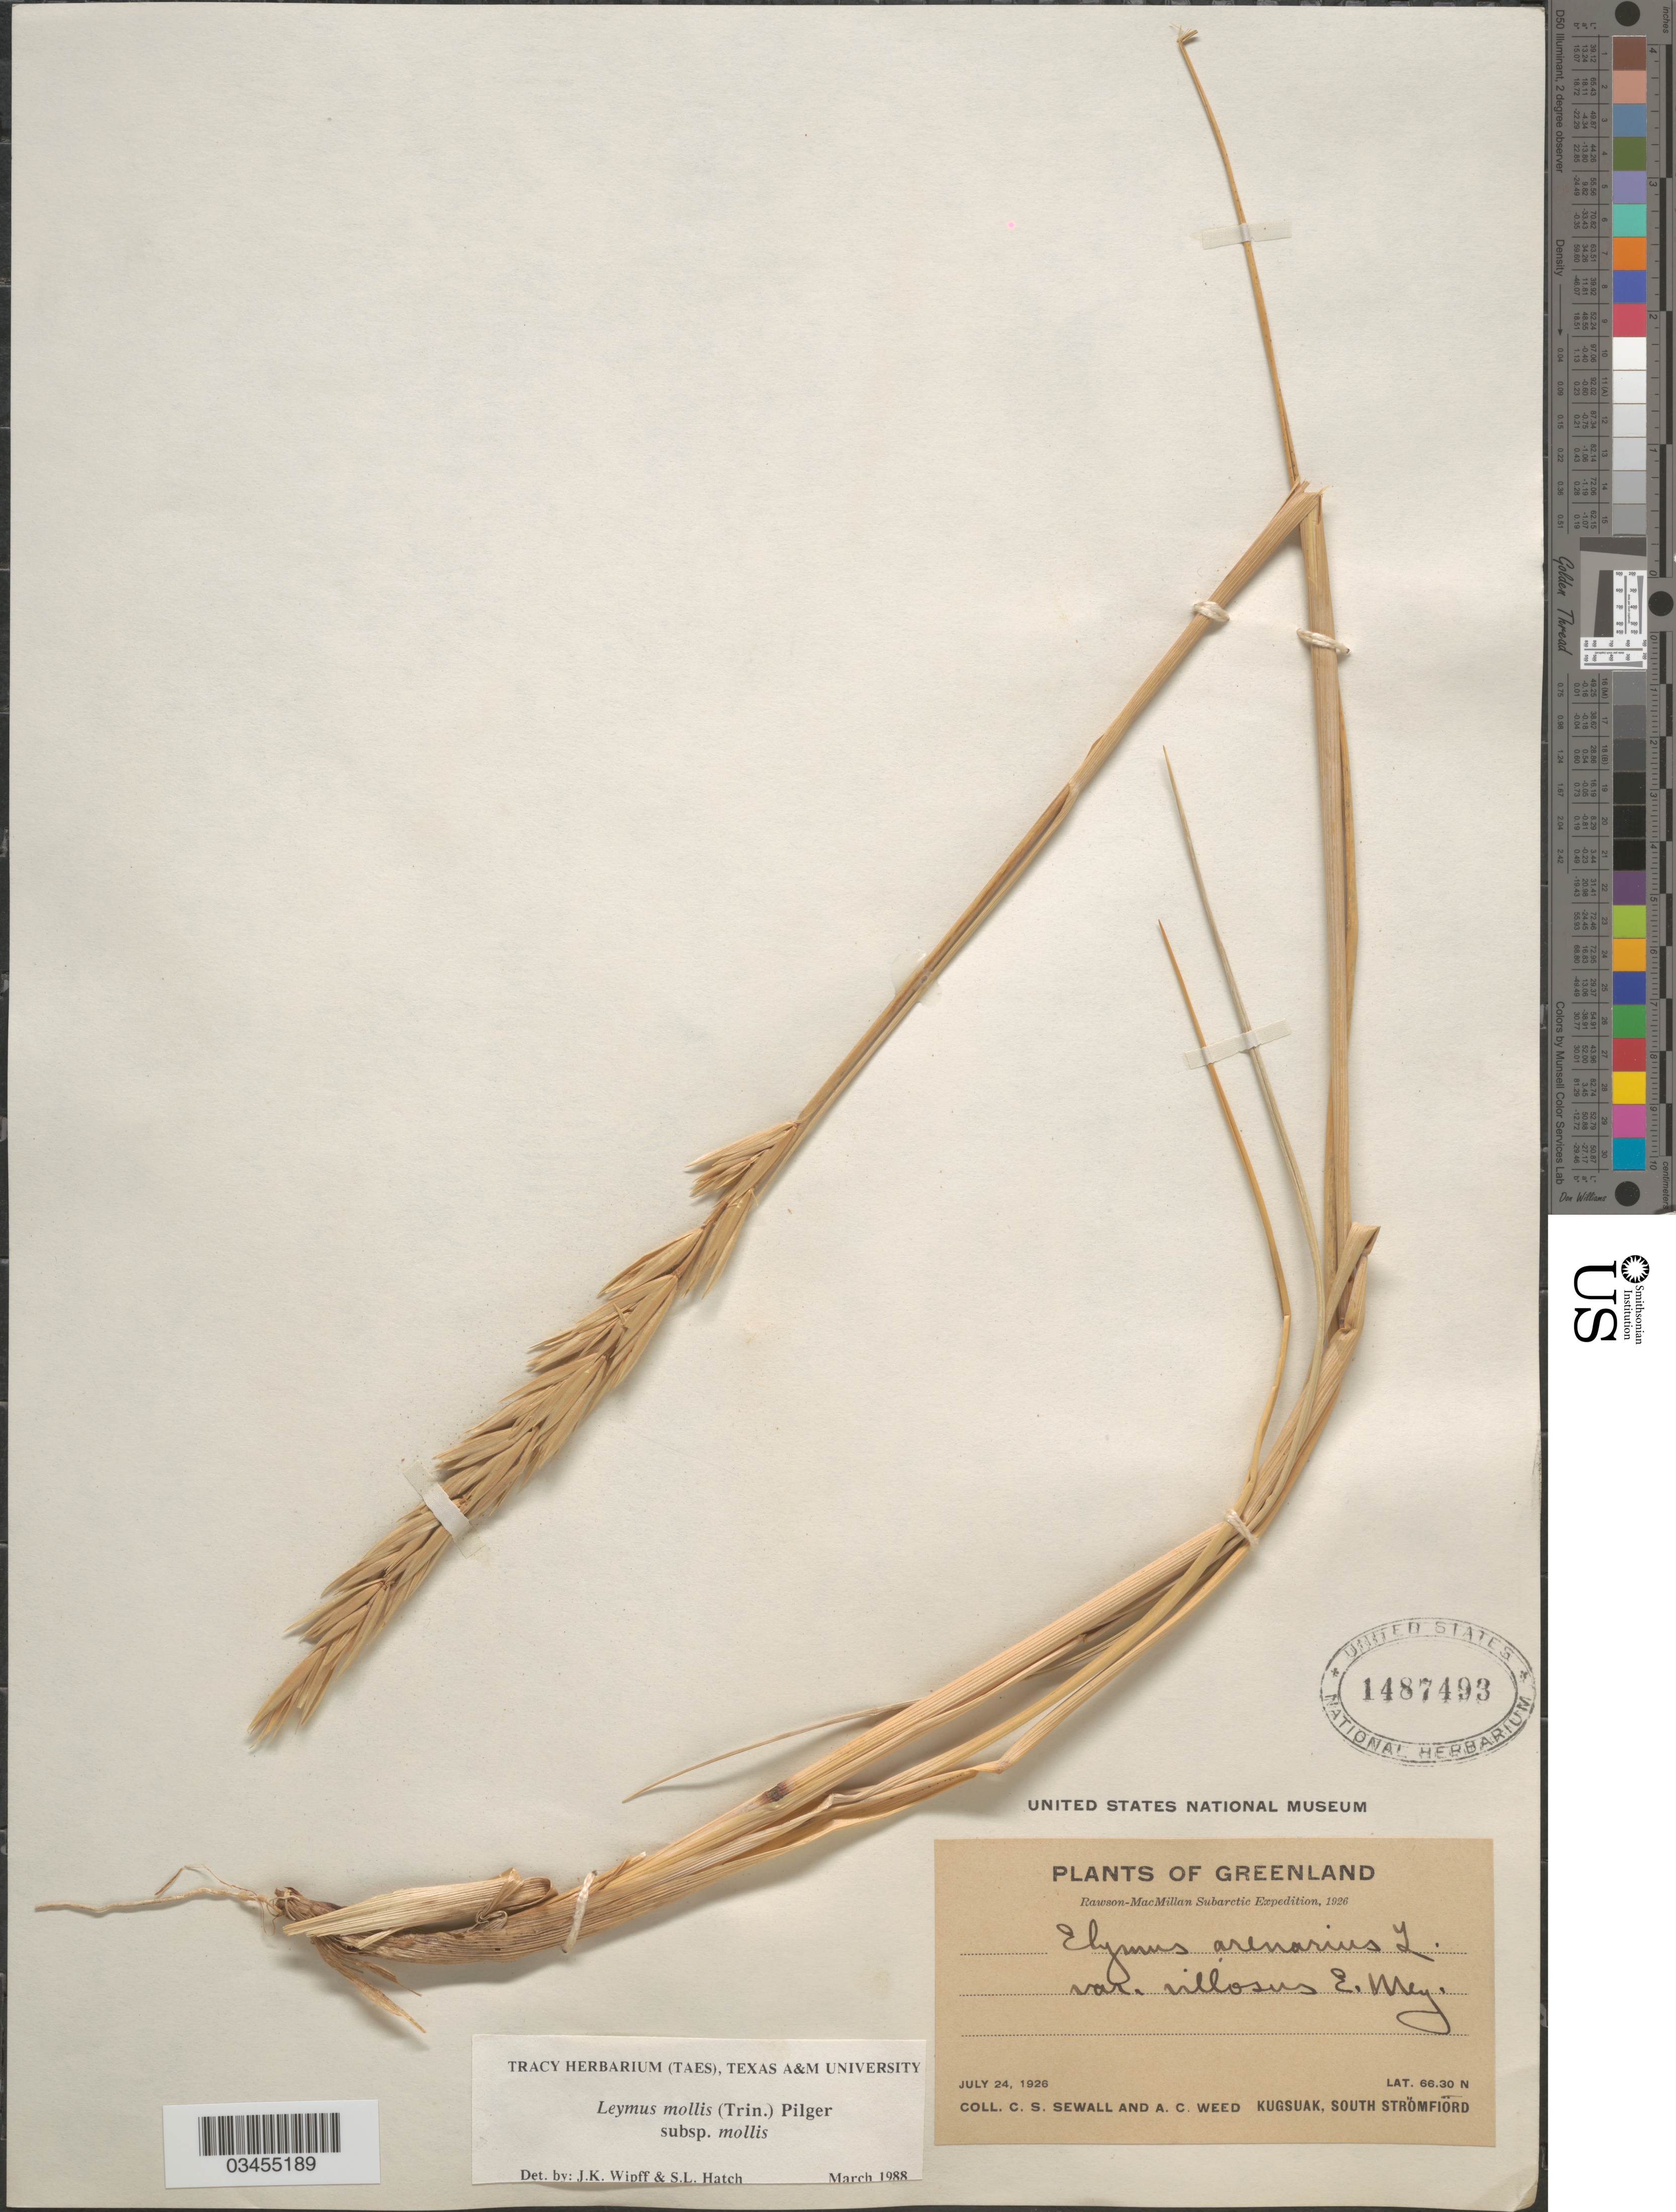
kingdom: Plantae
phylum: Tracheophyta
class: Liliopsida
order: Poales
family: Poaceae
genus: Leymus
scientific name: Leymus mollis subsp. mollis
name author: (Trin.) Pilg.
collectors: C. Sewall & A. Weed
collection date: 1926-07-24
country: Greenland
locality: Rawson-MacMillan Subarctic Expedition, 1926. Kugsuak, South Strömfiörd.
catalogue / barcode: US 1487493